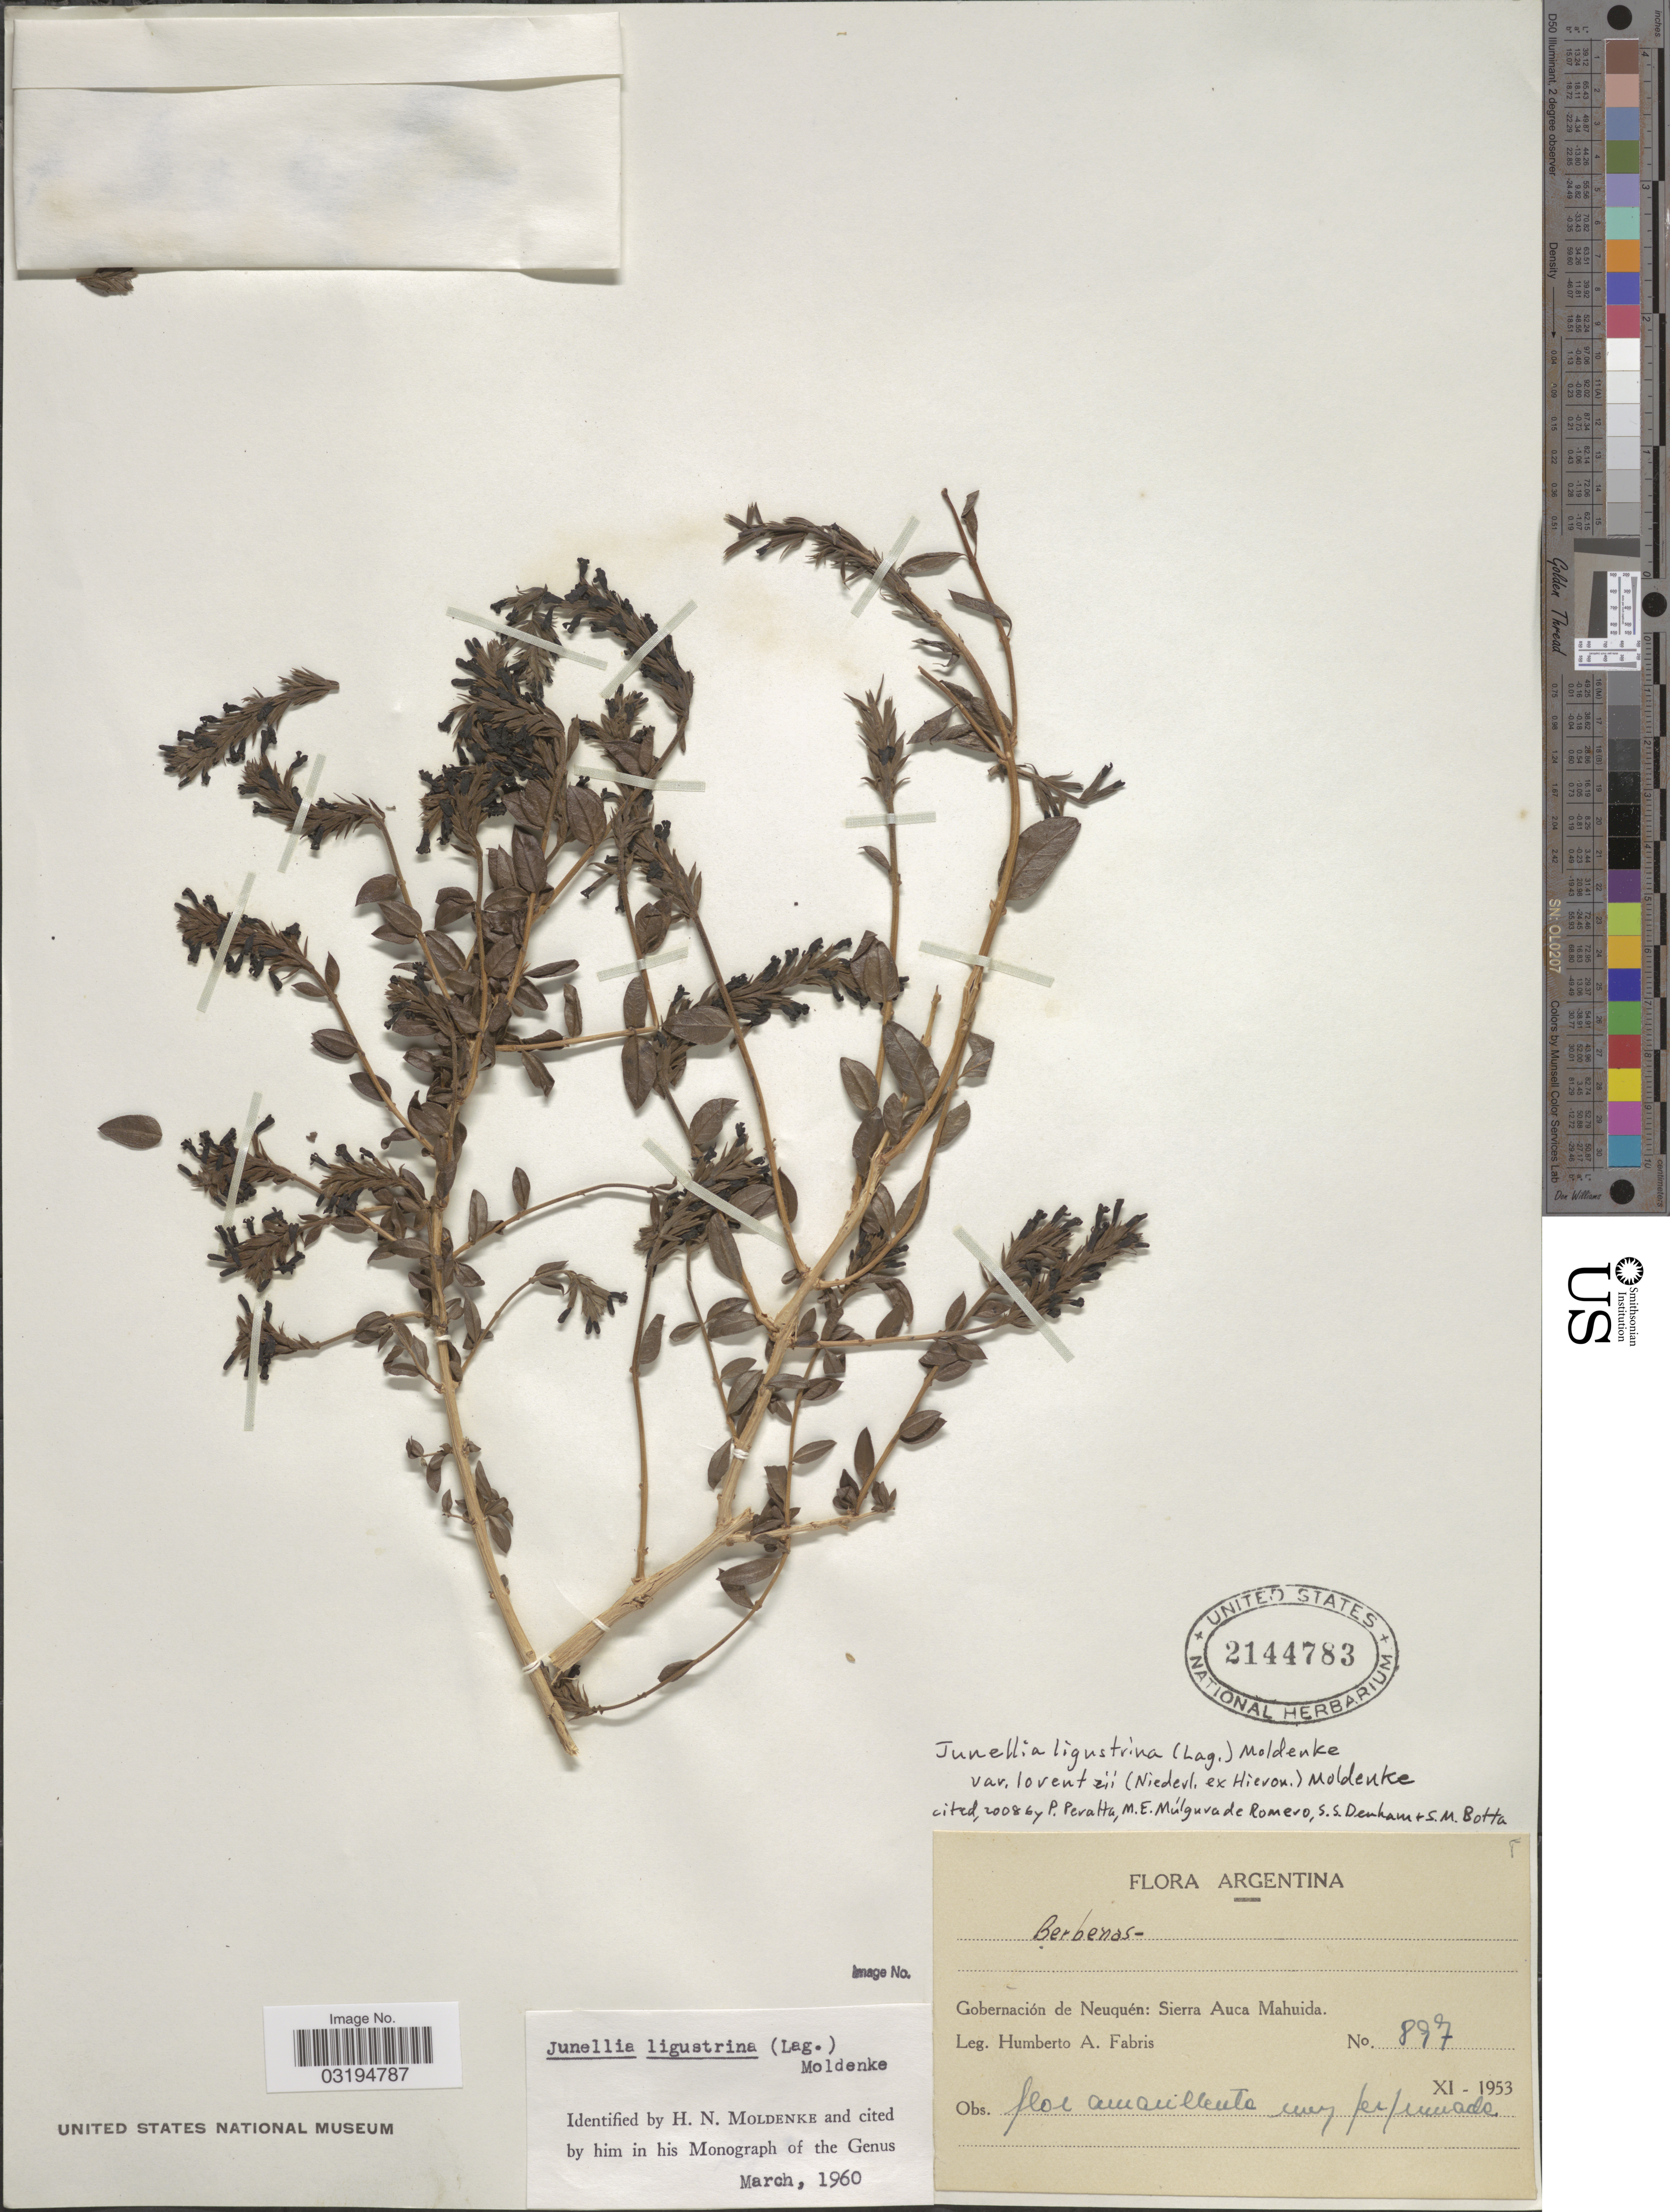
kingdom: Plantae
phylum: Tracheophyta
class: Magnoliopsida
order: Lamiales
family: Verbenaceae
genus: Junellia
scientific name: Junellia ligustrina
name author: (Lag.) Moldenke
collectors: H. A. Fabris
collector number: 897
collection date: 1953-11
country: Argentina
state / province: Neuquen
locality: Gobernación de Neuquén: Sierra Auca Mahuida.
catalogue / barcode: US 2144783